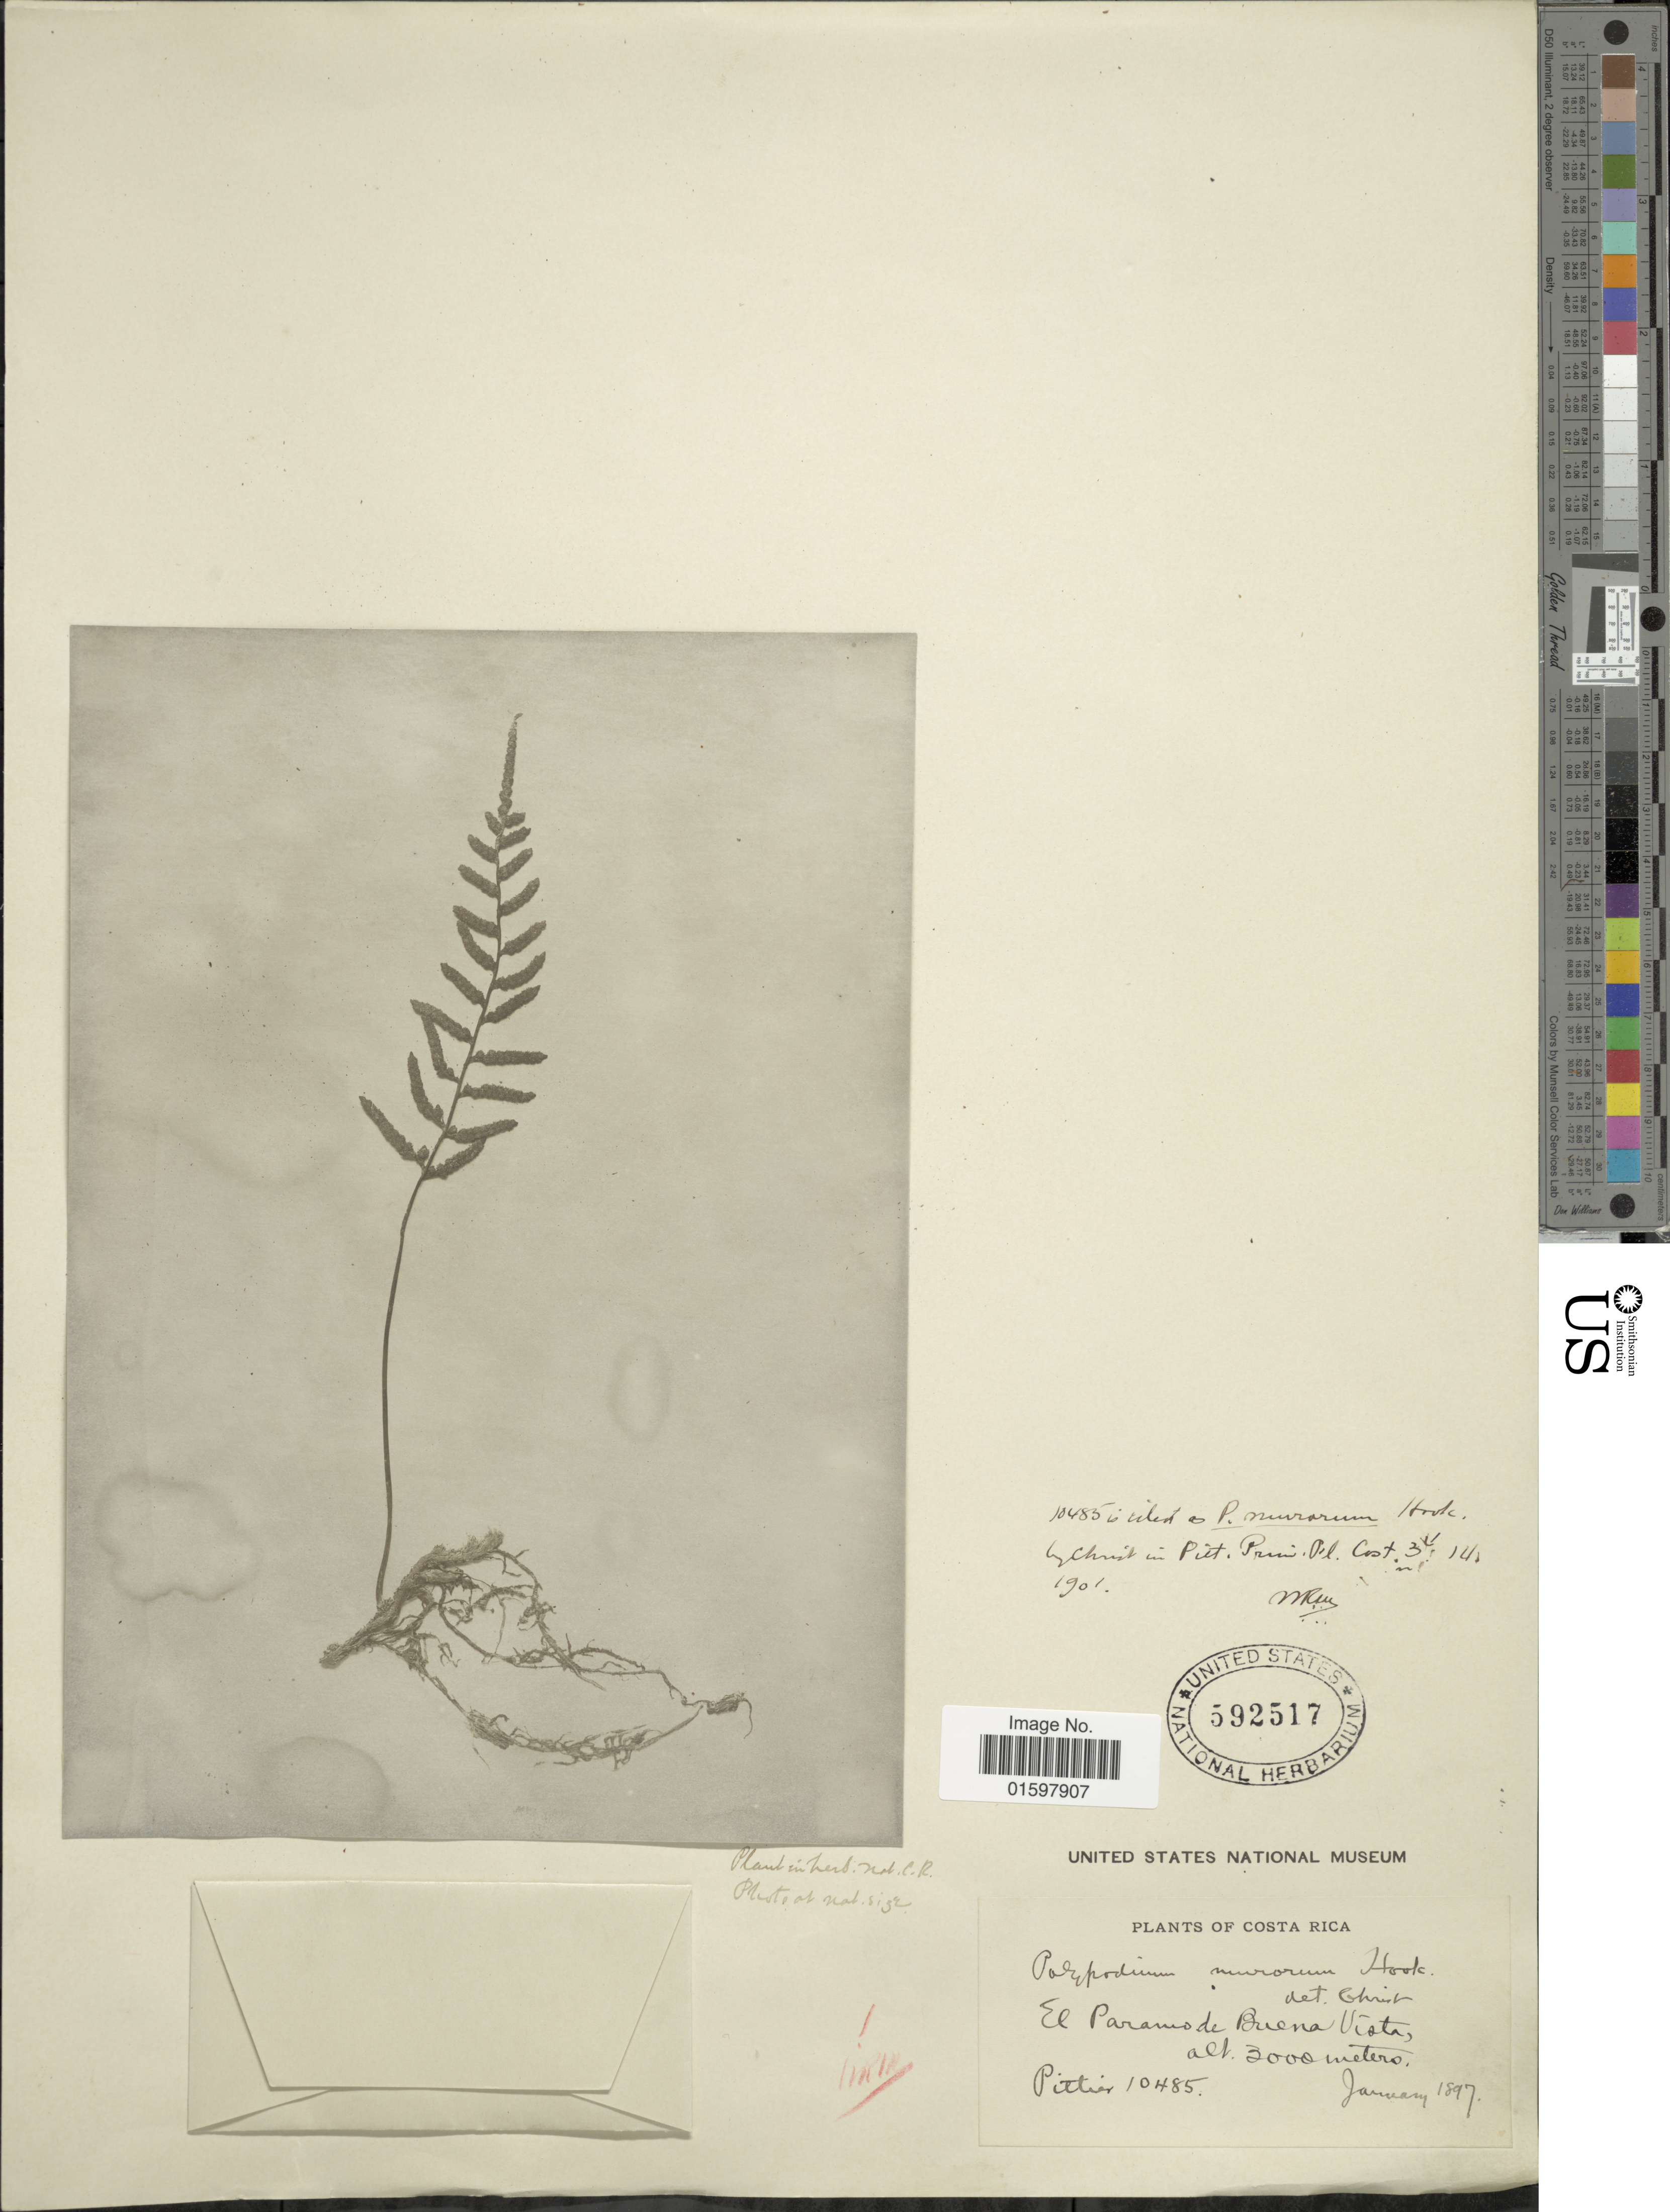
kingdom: Plantae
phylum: Tracheophyta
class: Polypodiopsida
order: Polypodiales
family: Polypodiaceae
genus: Pleopeltis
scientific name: Pleopeltis murorum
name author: (Hook.) A.R. Sm. & Tejero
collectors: Pittier, --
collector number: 10485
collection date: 1897-01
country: Costa Rica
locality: El Paramo de Buena Vista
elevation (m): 3000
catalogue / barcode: US 592517